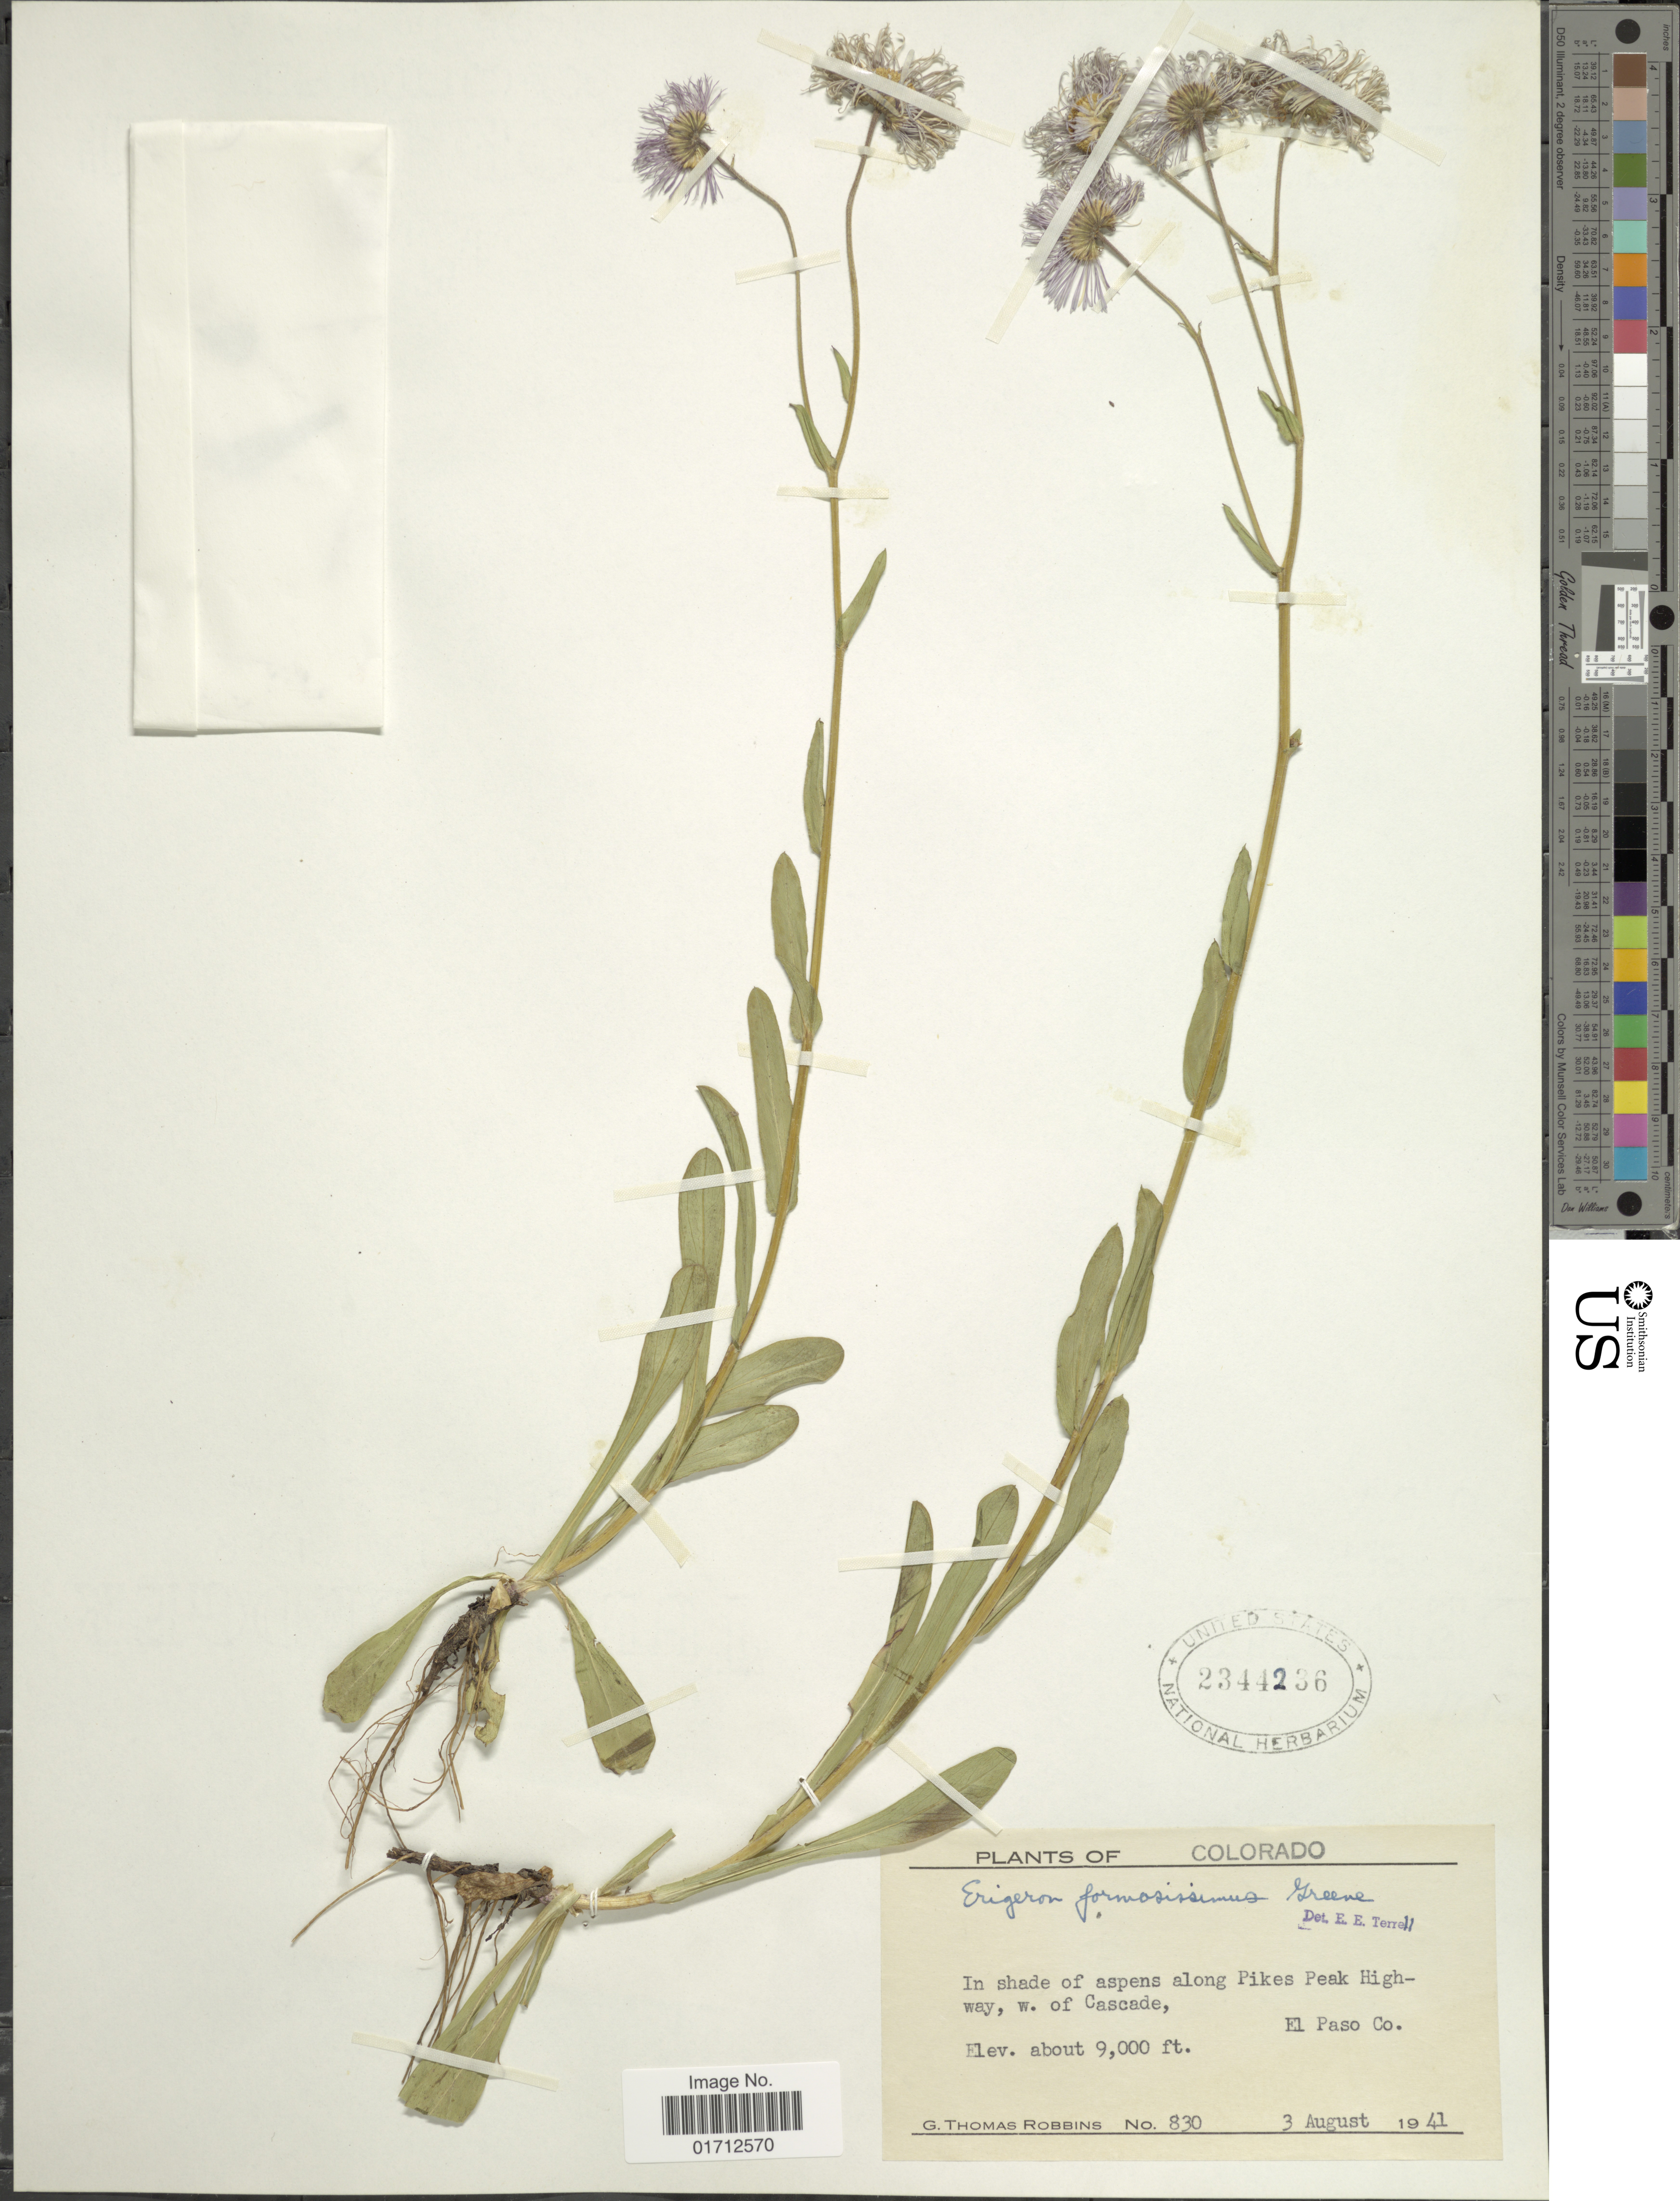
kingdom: Plantae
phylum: Tracheophyta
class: Magnoliopsida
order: Asterales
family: Asteraceae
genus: Erigeron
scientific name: Erigeron formosissimus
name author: Greene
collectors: G. T. Robbins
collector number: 830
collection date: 1941-08-03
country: United States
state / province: Colorado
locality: Along Pikes Peak Highway, w. of Cascade. El Paso Co.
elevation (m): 2743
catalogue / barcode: US 2344236